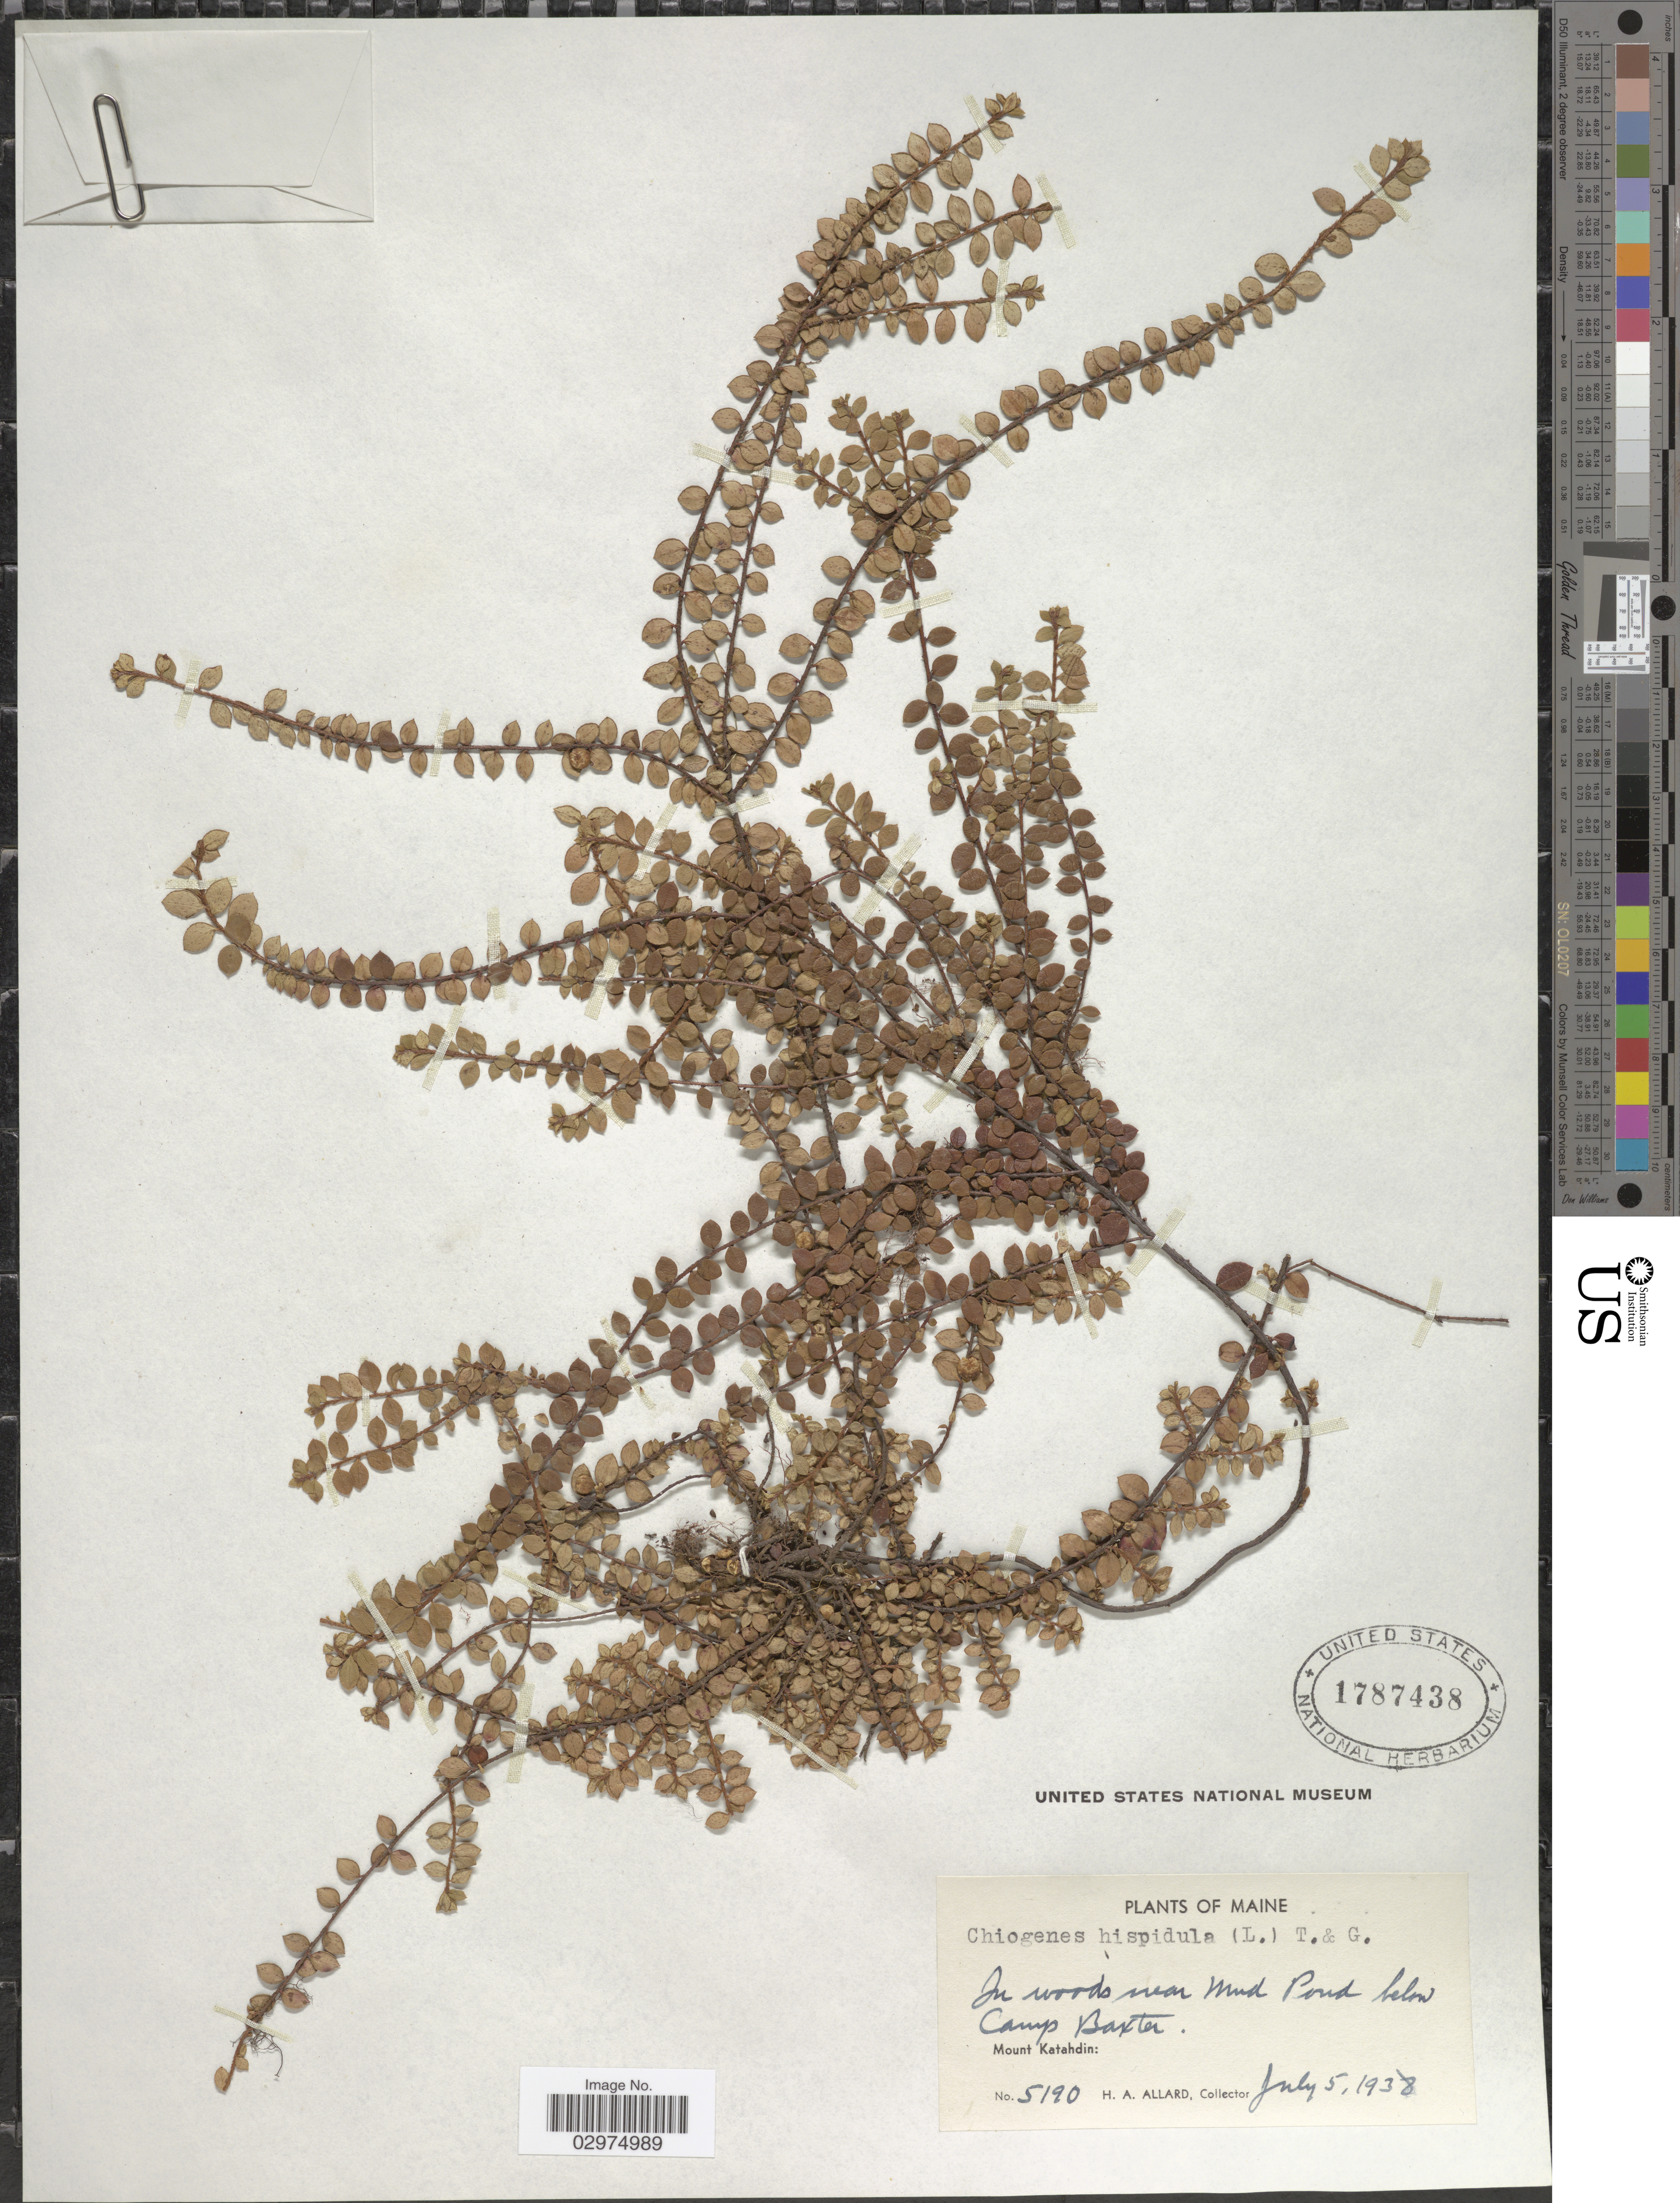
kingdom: Plantae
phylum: Tracheophyta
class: Magnoliopsida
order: Ericales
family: Ericaceae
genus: Gaultheria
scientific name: Gaultheria hispidula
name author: (L.) Muhl. ex Bigelow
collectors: H. A. Allard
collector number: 5190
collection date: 1938-07-05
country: United States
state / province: Maine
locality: In woods near Mud Pond below Camp Baxter. Mount Katahdin.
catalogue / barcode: US 1787438